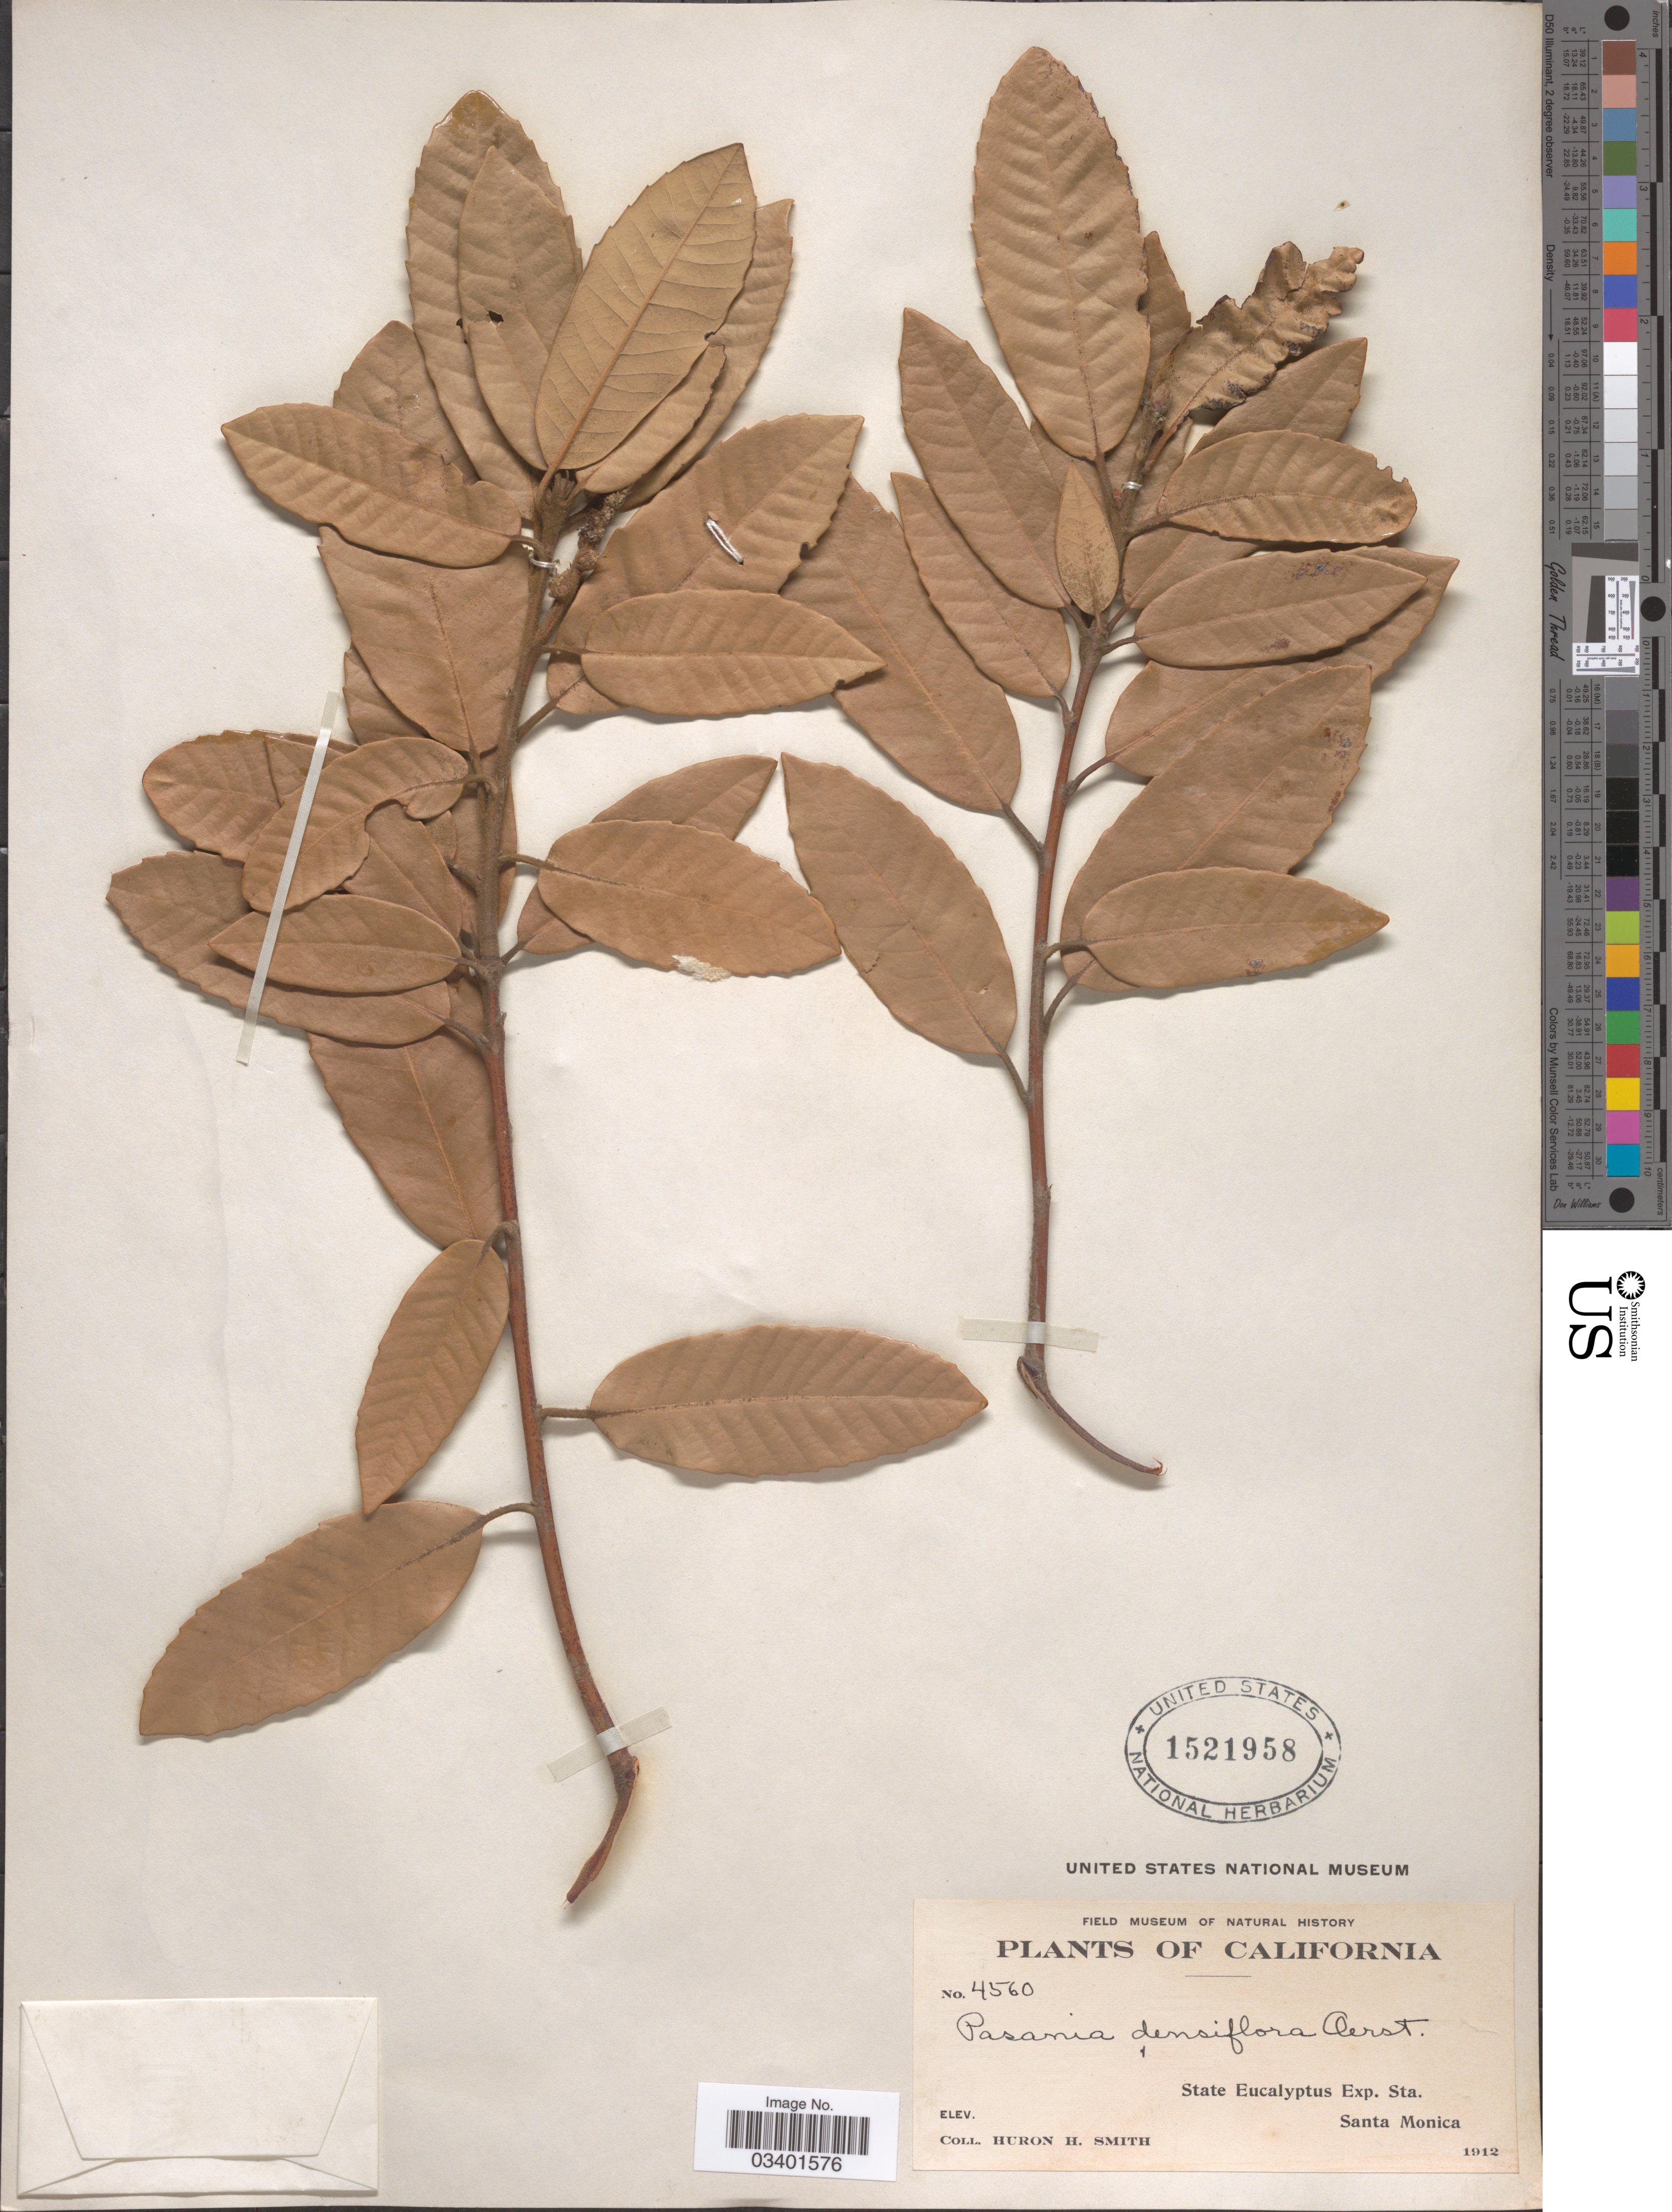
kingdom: Plantae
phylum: Tracheophyta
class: Magnoliopsida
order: Fagales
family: Fagaceae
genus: Notholithocarpus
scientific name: Notholithocarpus densiflorus var. densiflorus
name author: (Hook. & Arn.) P. S. Manos et al.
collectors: Huron H. Smith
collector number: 4560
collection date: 1912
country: United States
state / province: California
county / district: Los Angeles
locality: State Eucalyptus Exp. Sta. Santa Monica.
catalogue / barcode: US 1521958